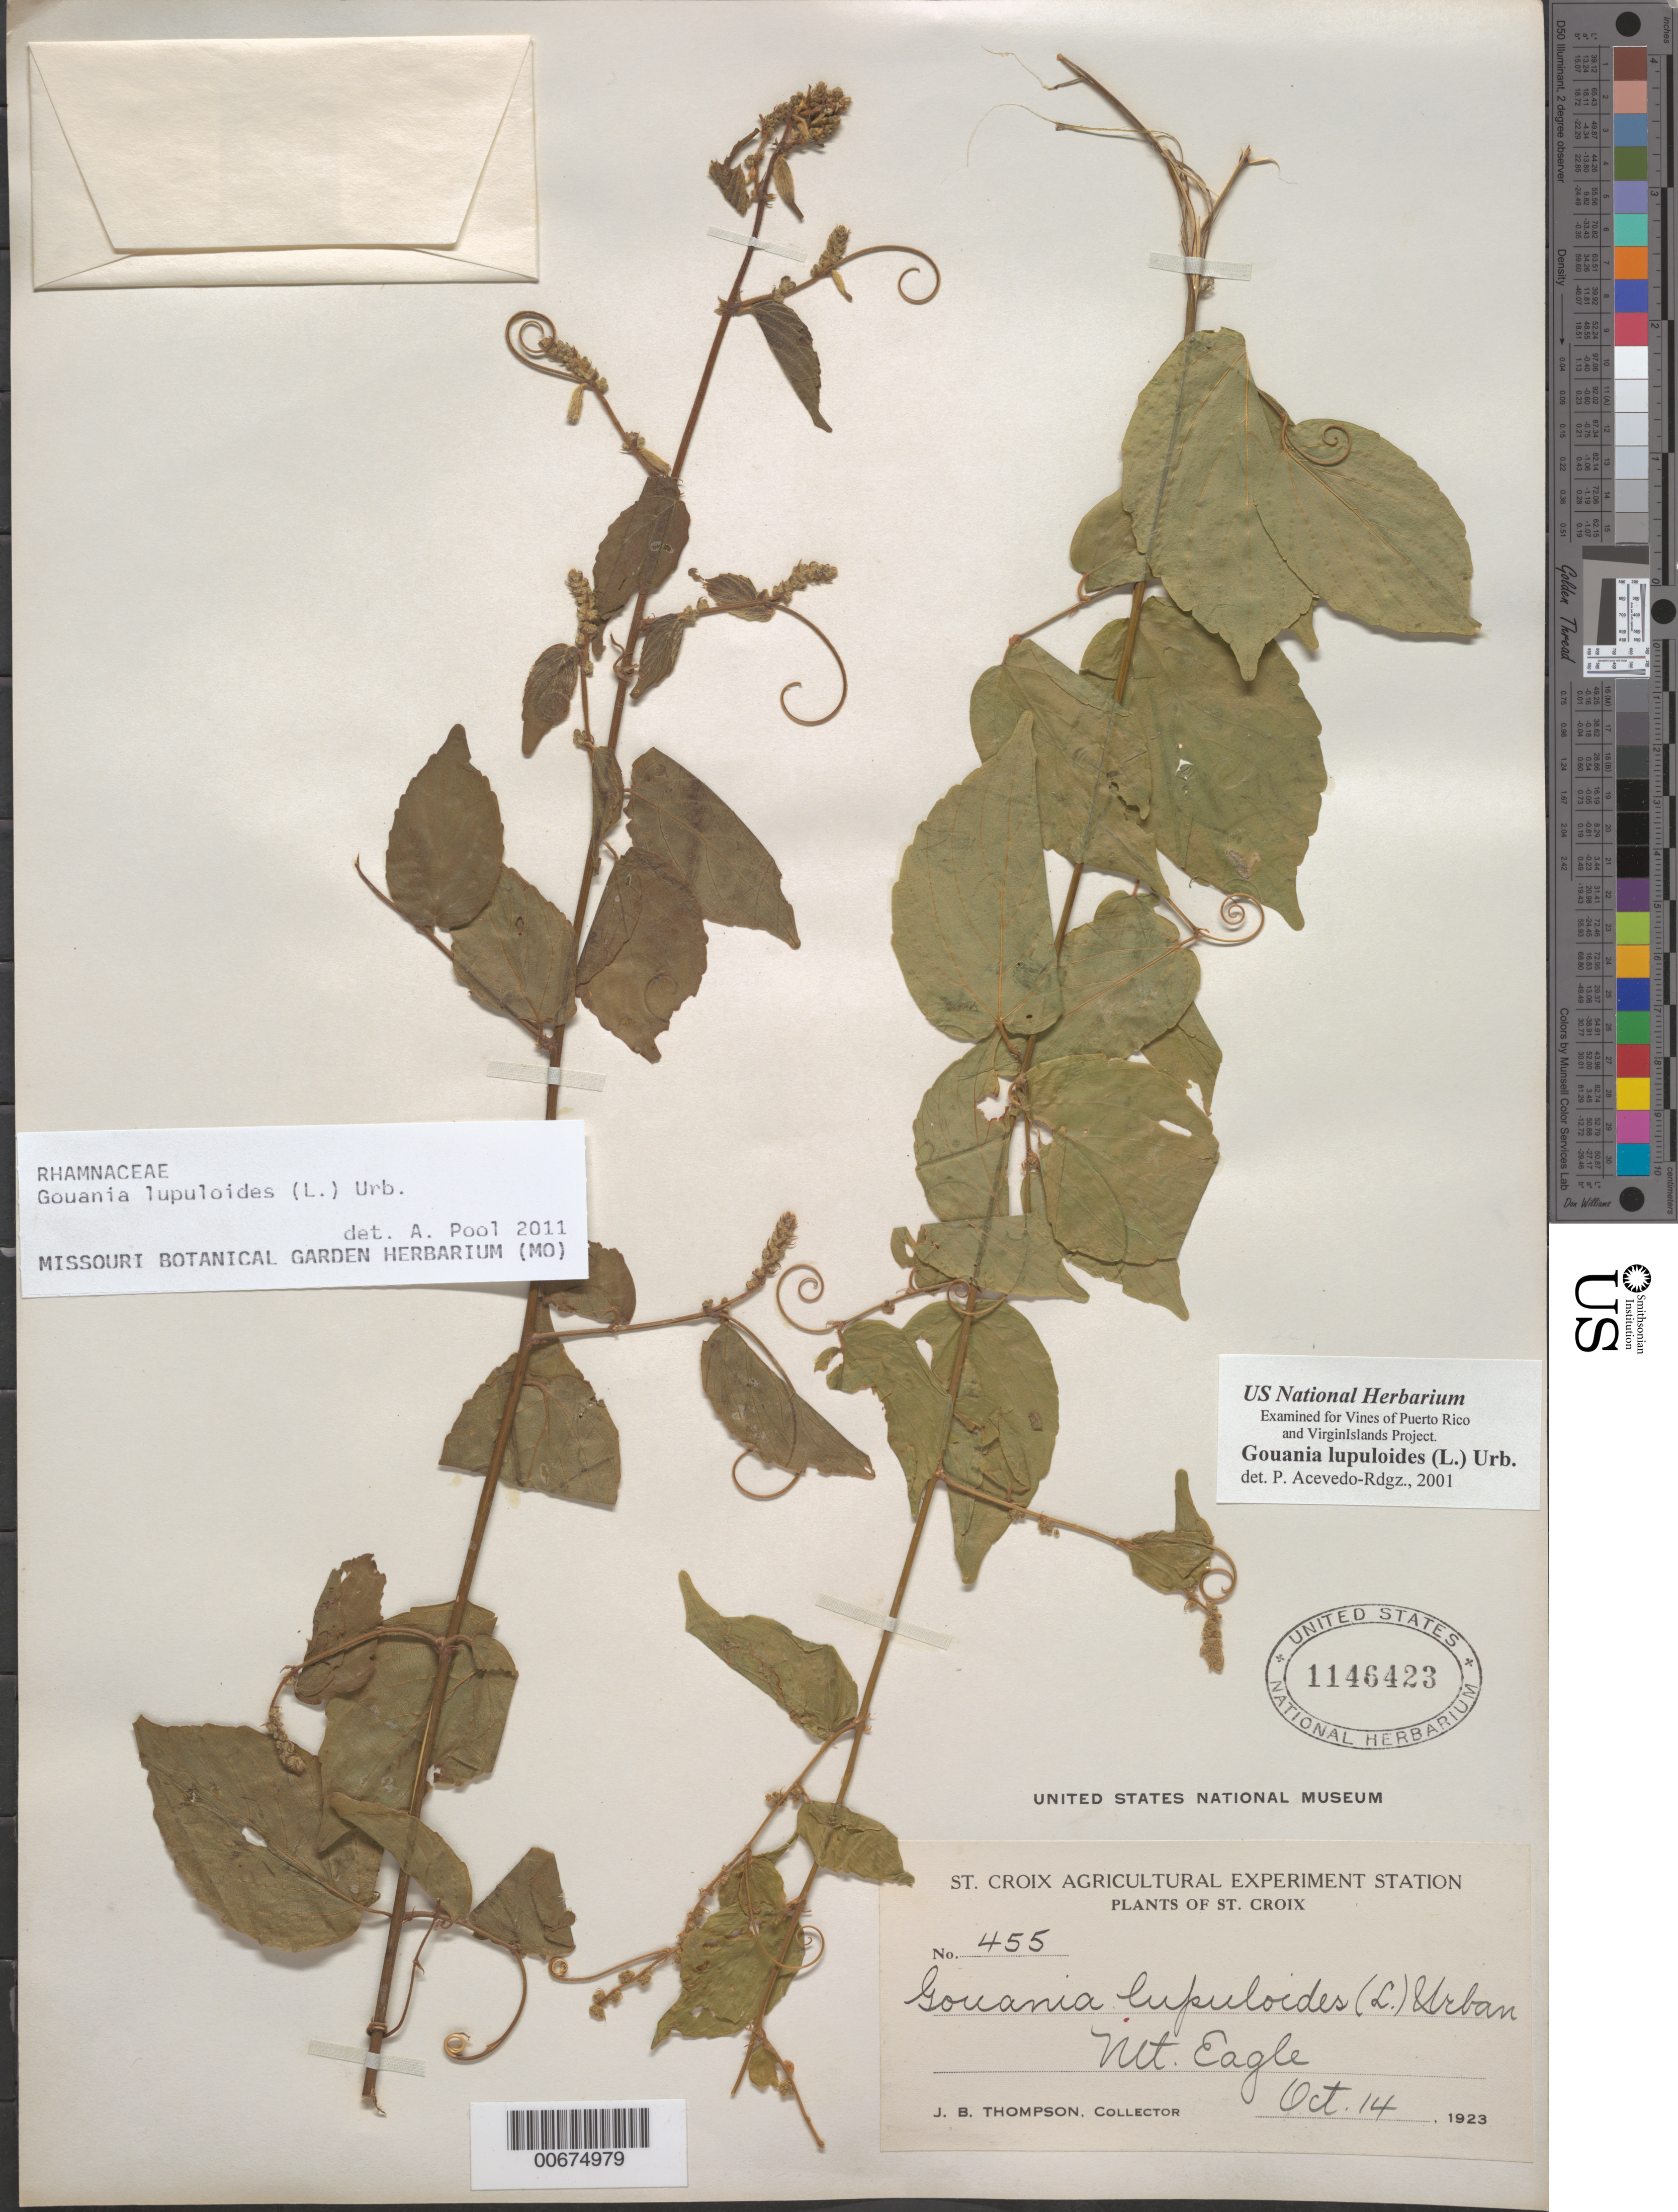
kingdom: Plantae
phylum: Tracheophyta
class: Magnoliopsida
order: Rosales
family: Rhamnaceae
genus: Gouania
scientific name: Gouania lupuloides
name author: (L.) Urb.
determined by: Pool, A., (MO), Missouri Botanical Garden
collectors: J. B. Thompson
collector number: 455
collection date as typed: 14 Oct 1923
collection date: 1923-10-14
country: U.S. Virgin Islands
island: St. Croix I.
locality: Mt. Eagle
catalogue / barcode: US 1146423